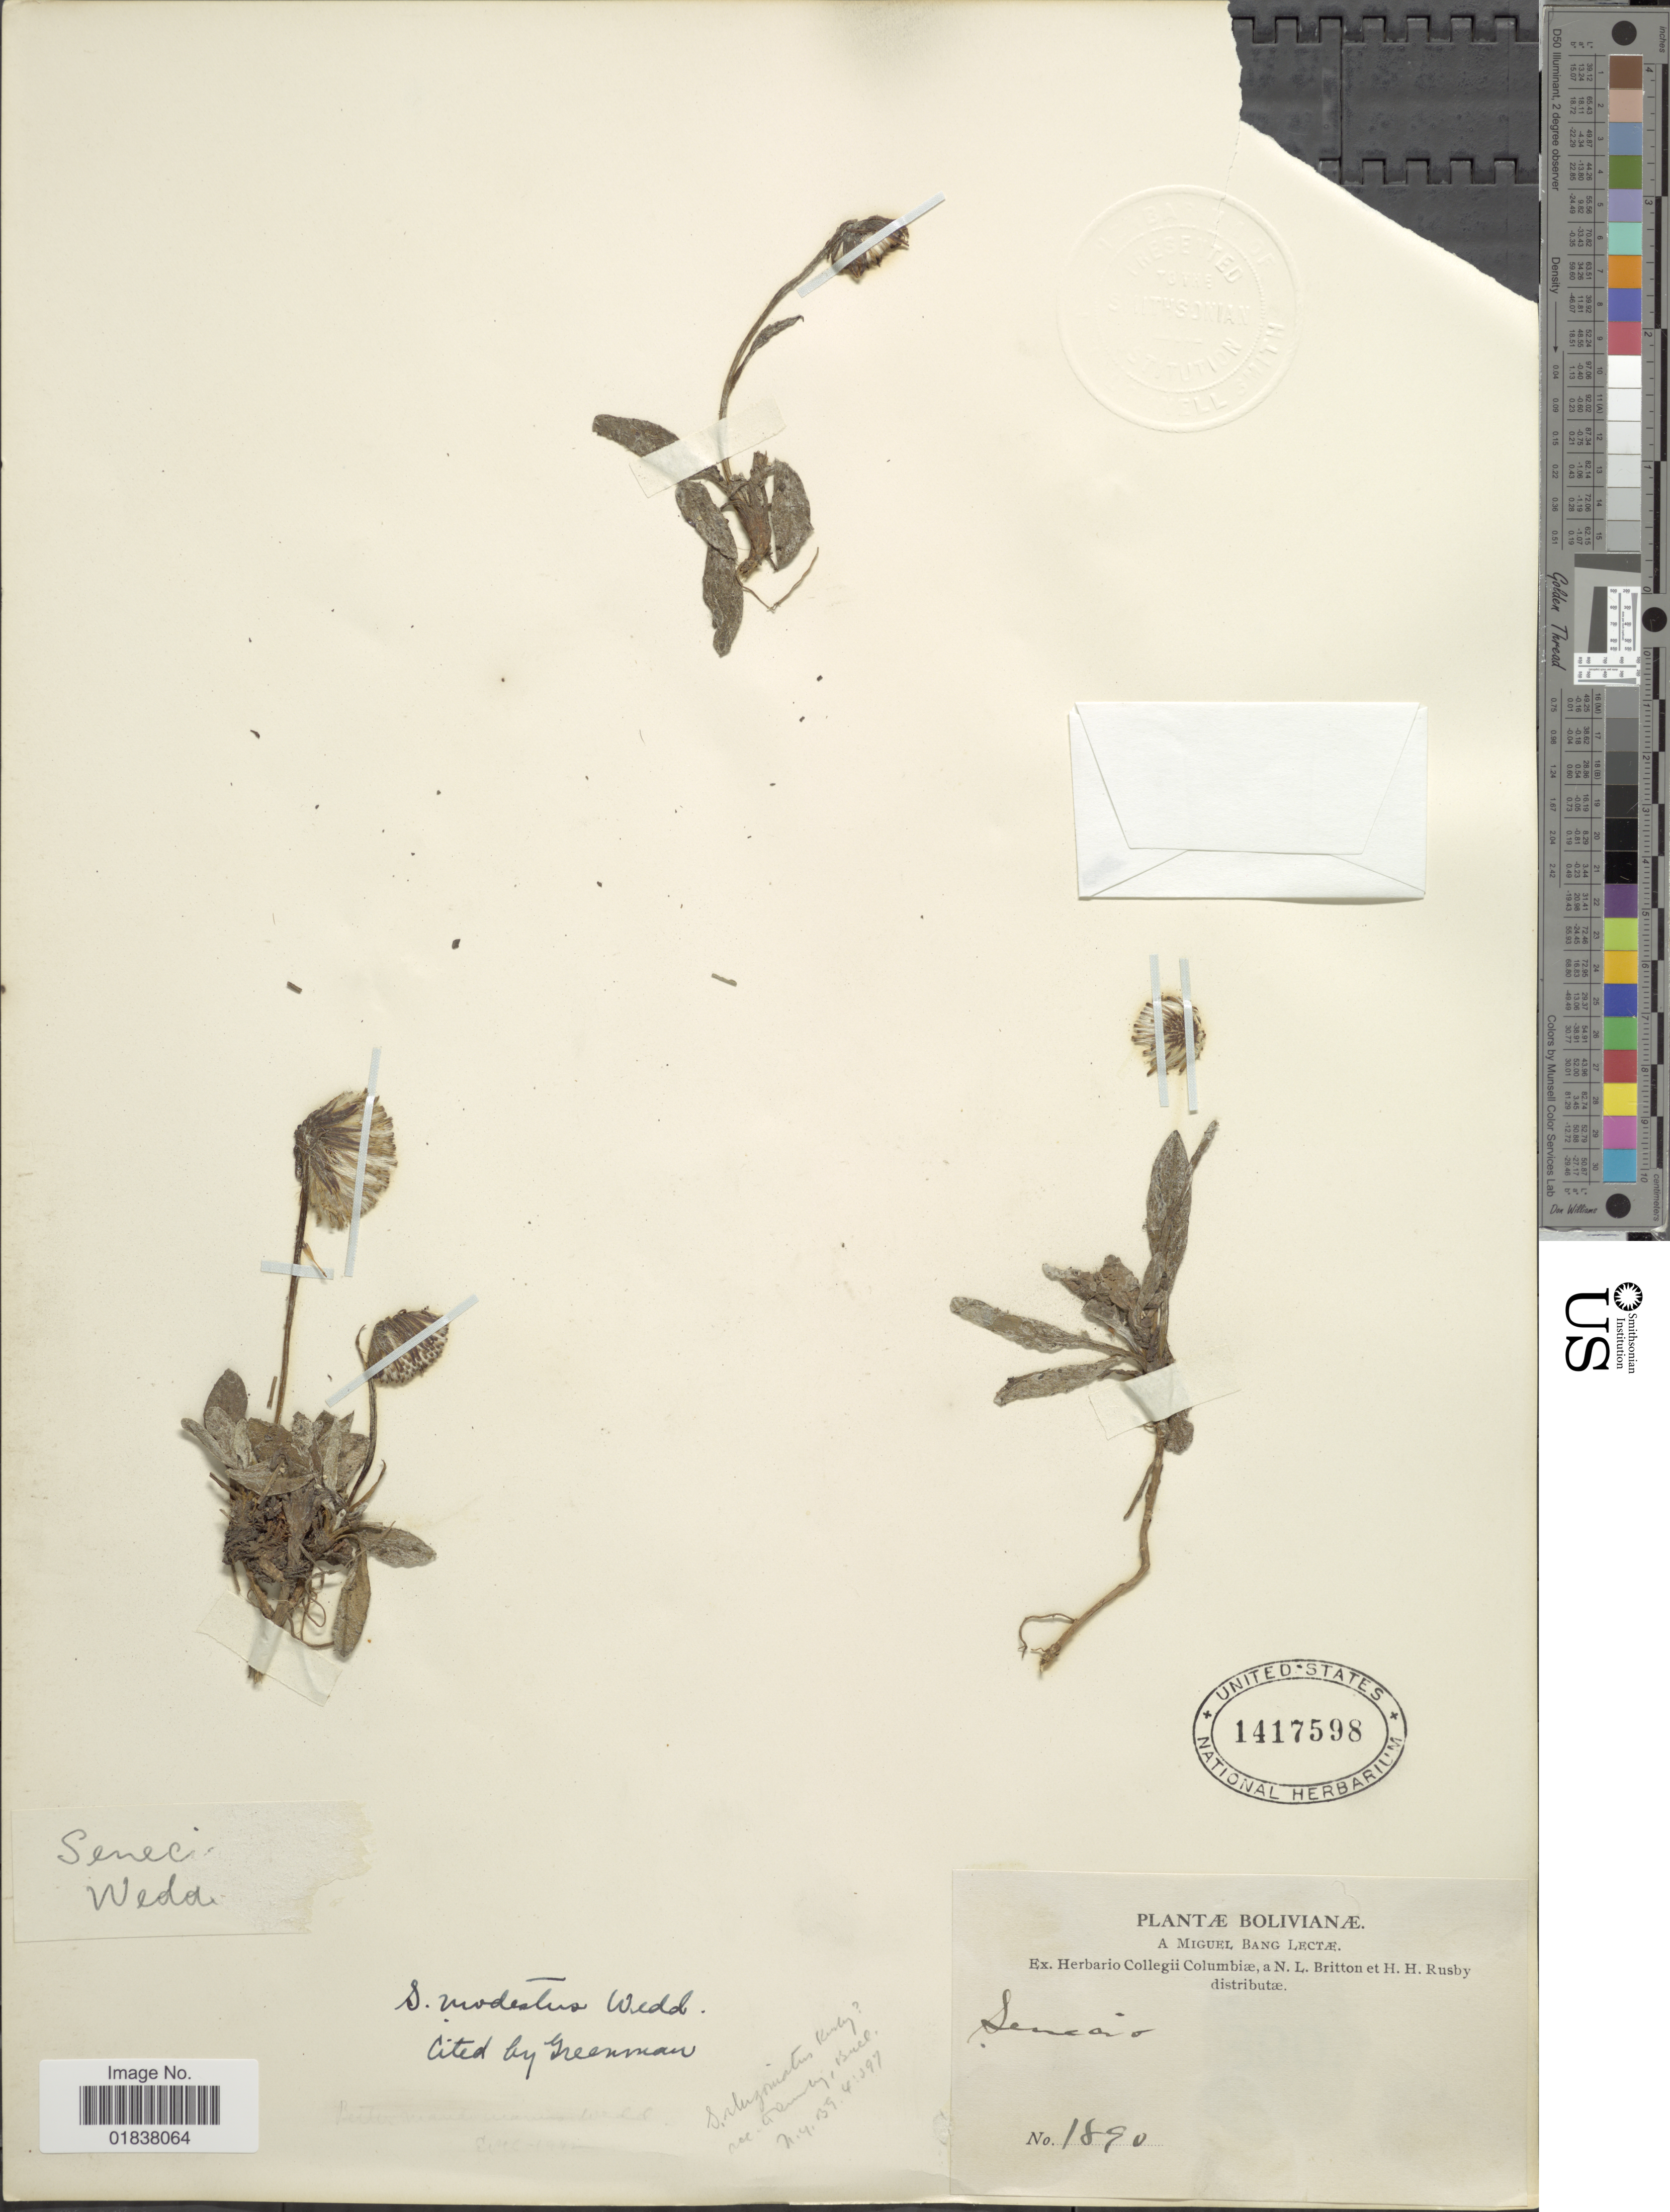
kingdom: Plantae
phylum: Tracheophyta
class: Magnoliopsida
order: Asterales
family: Asteraceae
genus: Senecio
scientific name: Senecio candollei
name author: Wedd.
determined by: Salomon, Luciana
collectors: M. Bang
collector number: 1890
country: Bolivia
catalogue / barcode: US 1417598